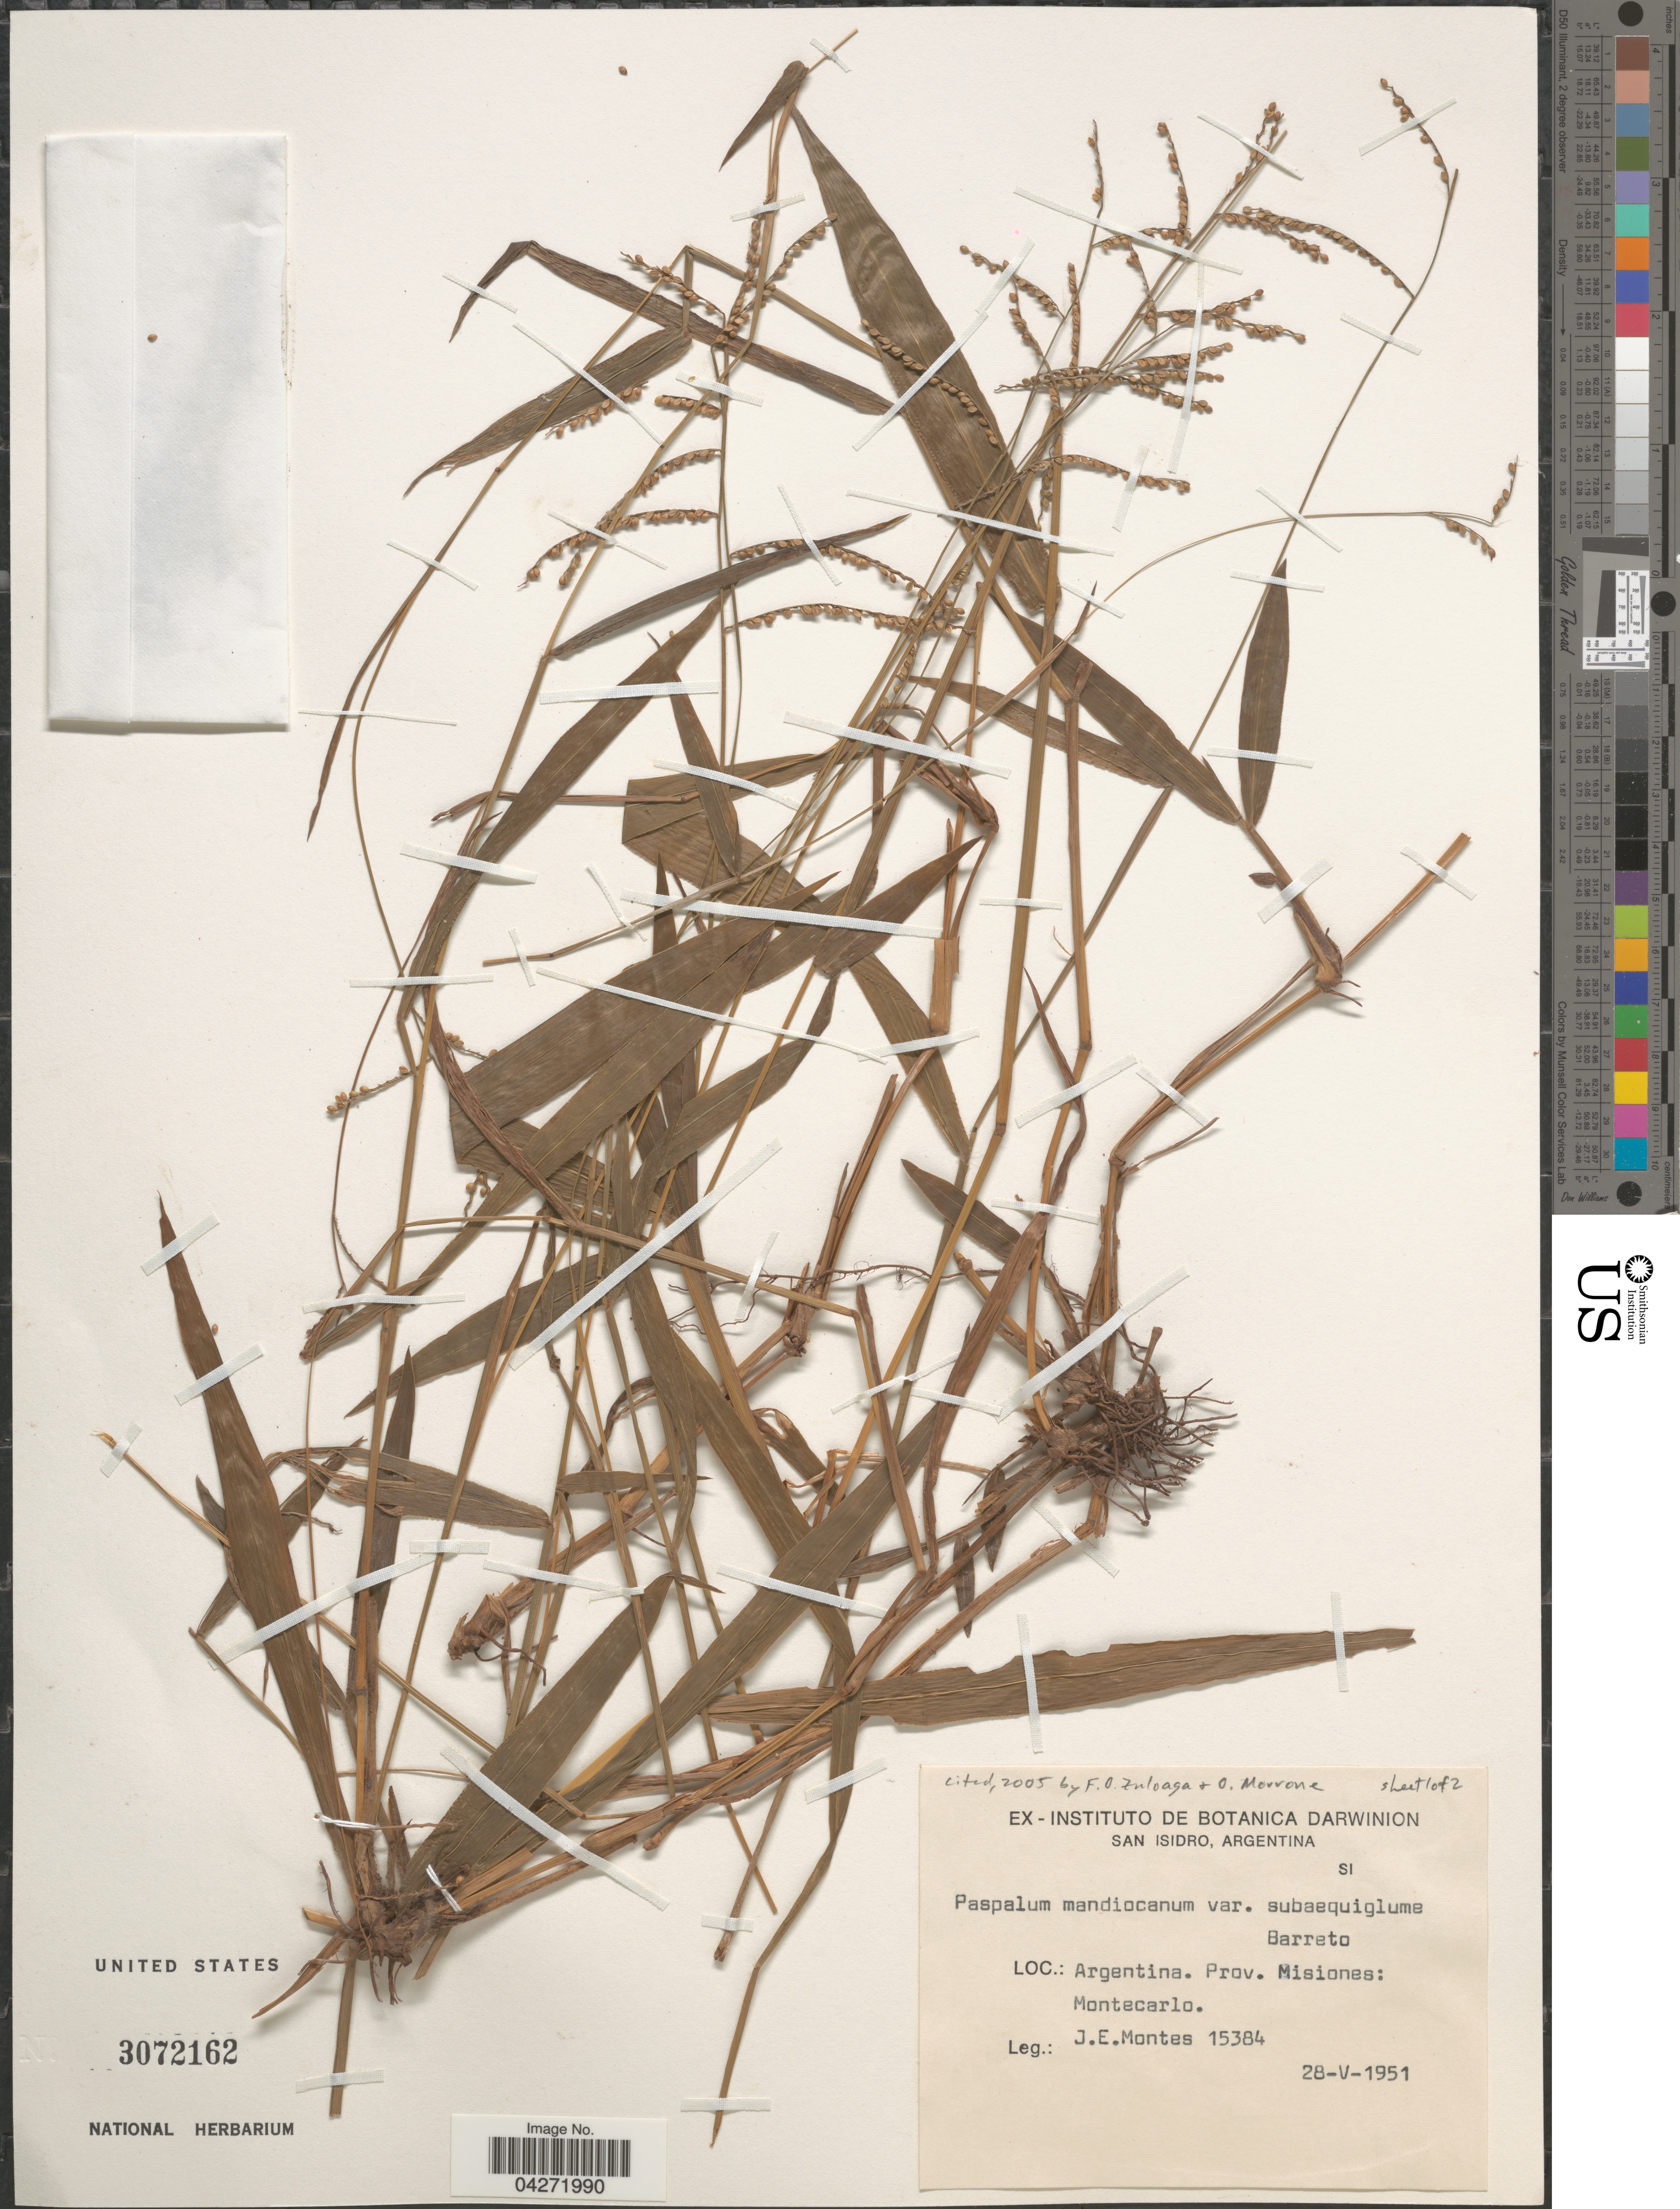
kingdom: Plantae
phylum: Tracheophyta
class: Liliopsida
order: Poales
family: Poaceae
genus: Paspalum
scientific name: Paspalum mandiocanum var. subaequiglume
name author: I.L. Barreto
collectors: J. E. Montes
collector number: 15384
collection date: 1951-05-28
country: Argentina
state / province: Misiones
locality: Montecarlo.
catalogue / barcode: US 3072162